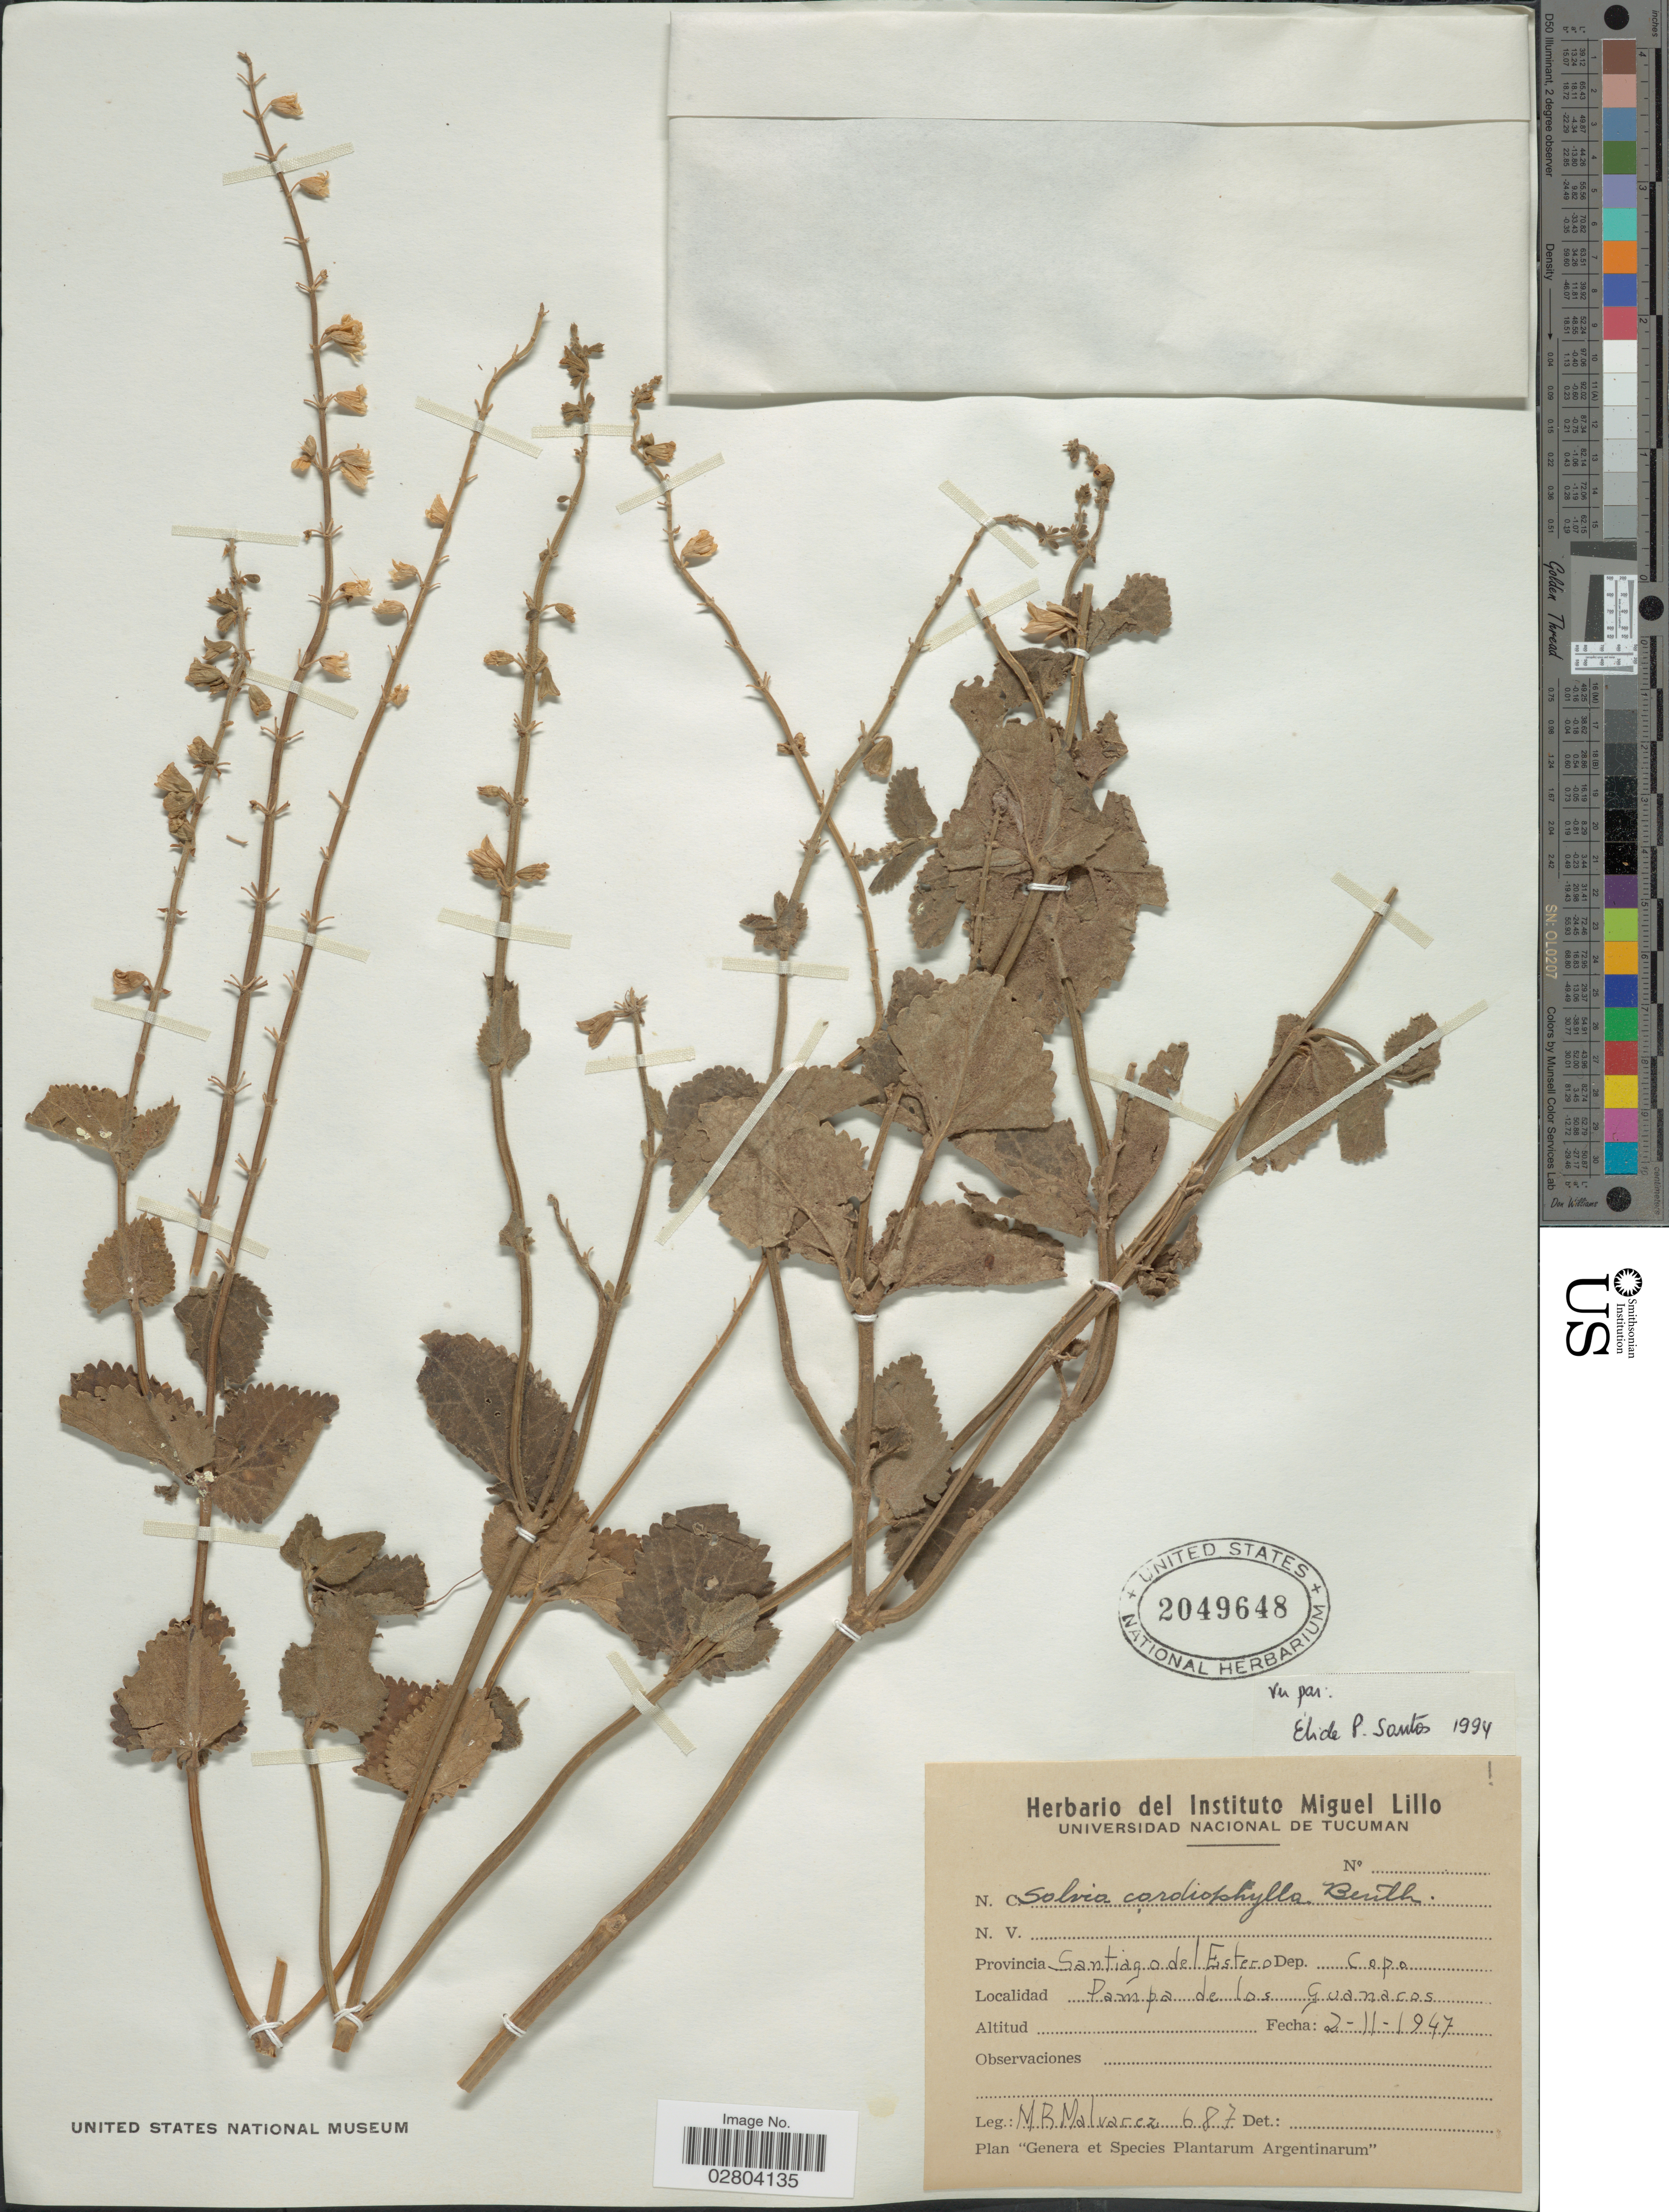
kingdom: Plantae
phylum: Tracheophyta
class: Magnoliopsida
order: Lamiales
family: Lamiaceae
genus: Salvia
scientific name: Salvia cardiophylla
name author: Benth.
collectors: M. Malvárez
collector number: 687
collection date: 1947-11-02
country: Argentina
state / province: Santiago del Estero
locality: Dep. Copo, Pampa de los Guanacos.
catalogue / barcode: US 2049648